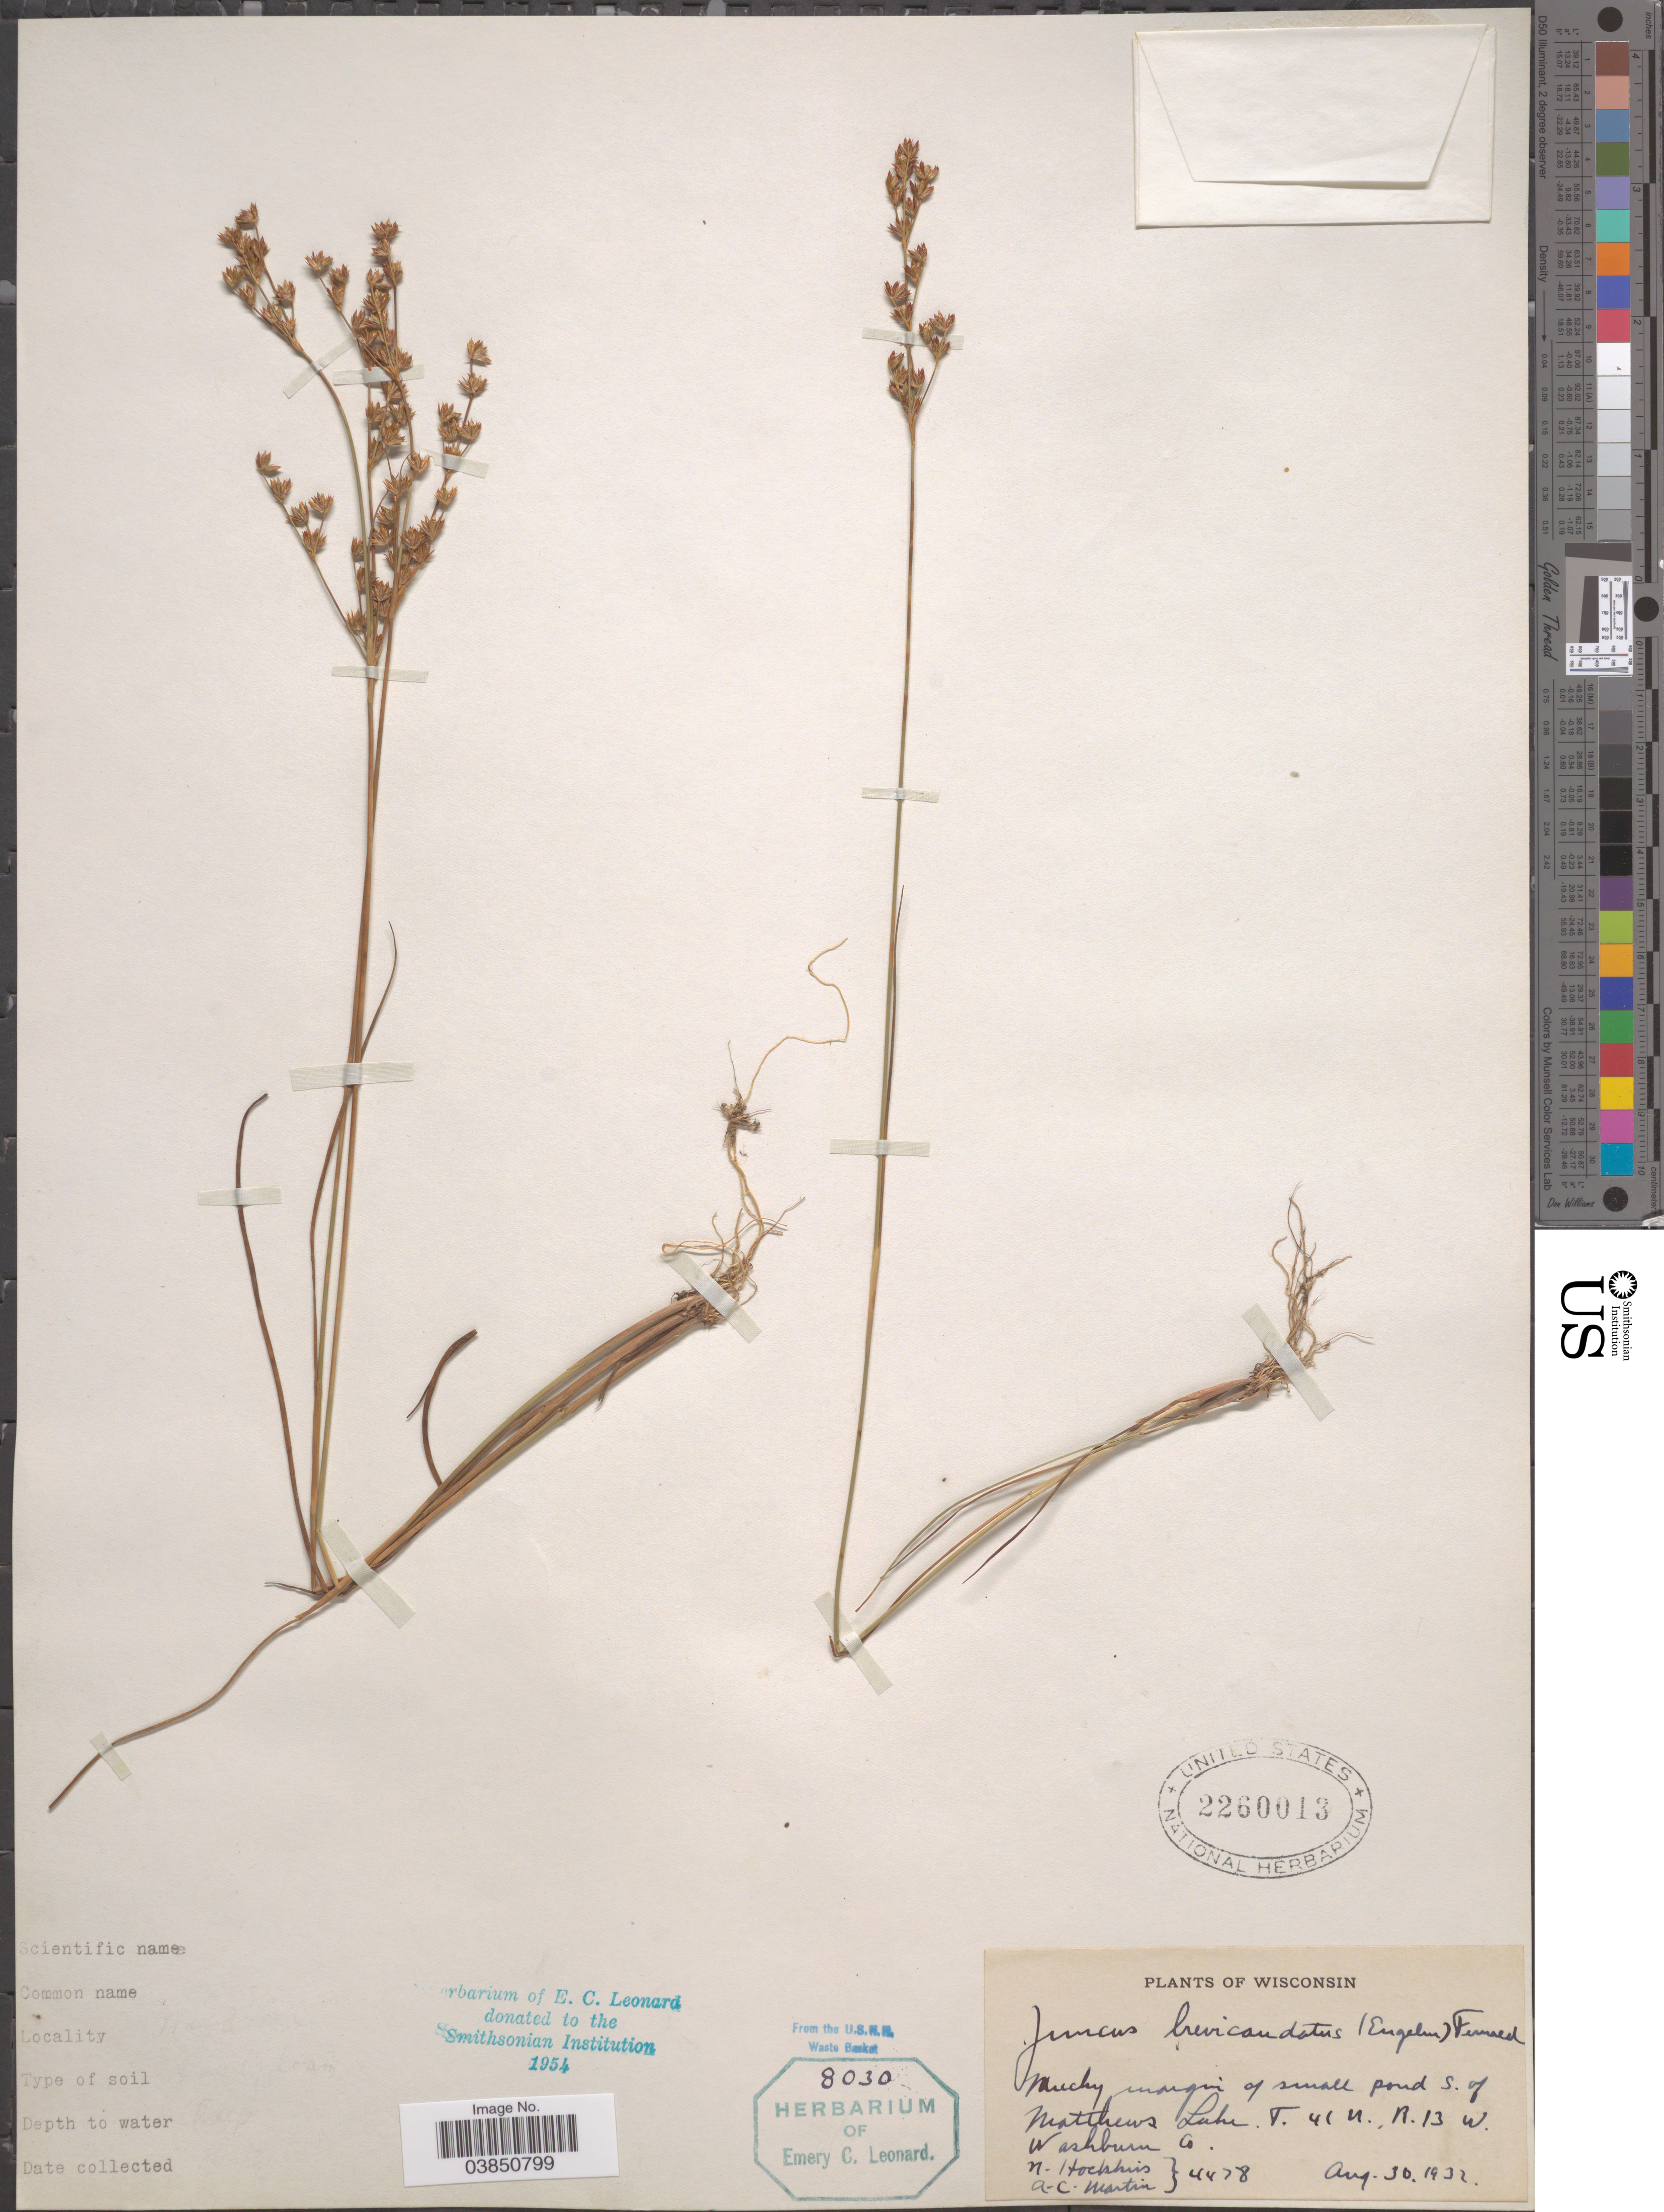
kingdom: Plantae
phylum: Tracheophyta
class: Liliopsida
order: Poales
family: Juncaceae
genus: Juncus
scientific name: Juncus brevicaudatus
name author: (Engelm.) Fernald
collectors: N. Hotchkiss & A. C. Martin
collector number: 4478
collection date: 1932-08-30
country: United States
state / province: Wisconsin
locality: Mucky margin of small pond S. of Matthews Lake. T. 41 N., R. 13 W. Washburn Co.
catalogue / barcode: US 2260013